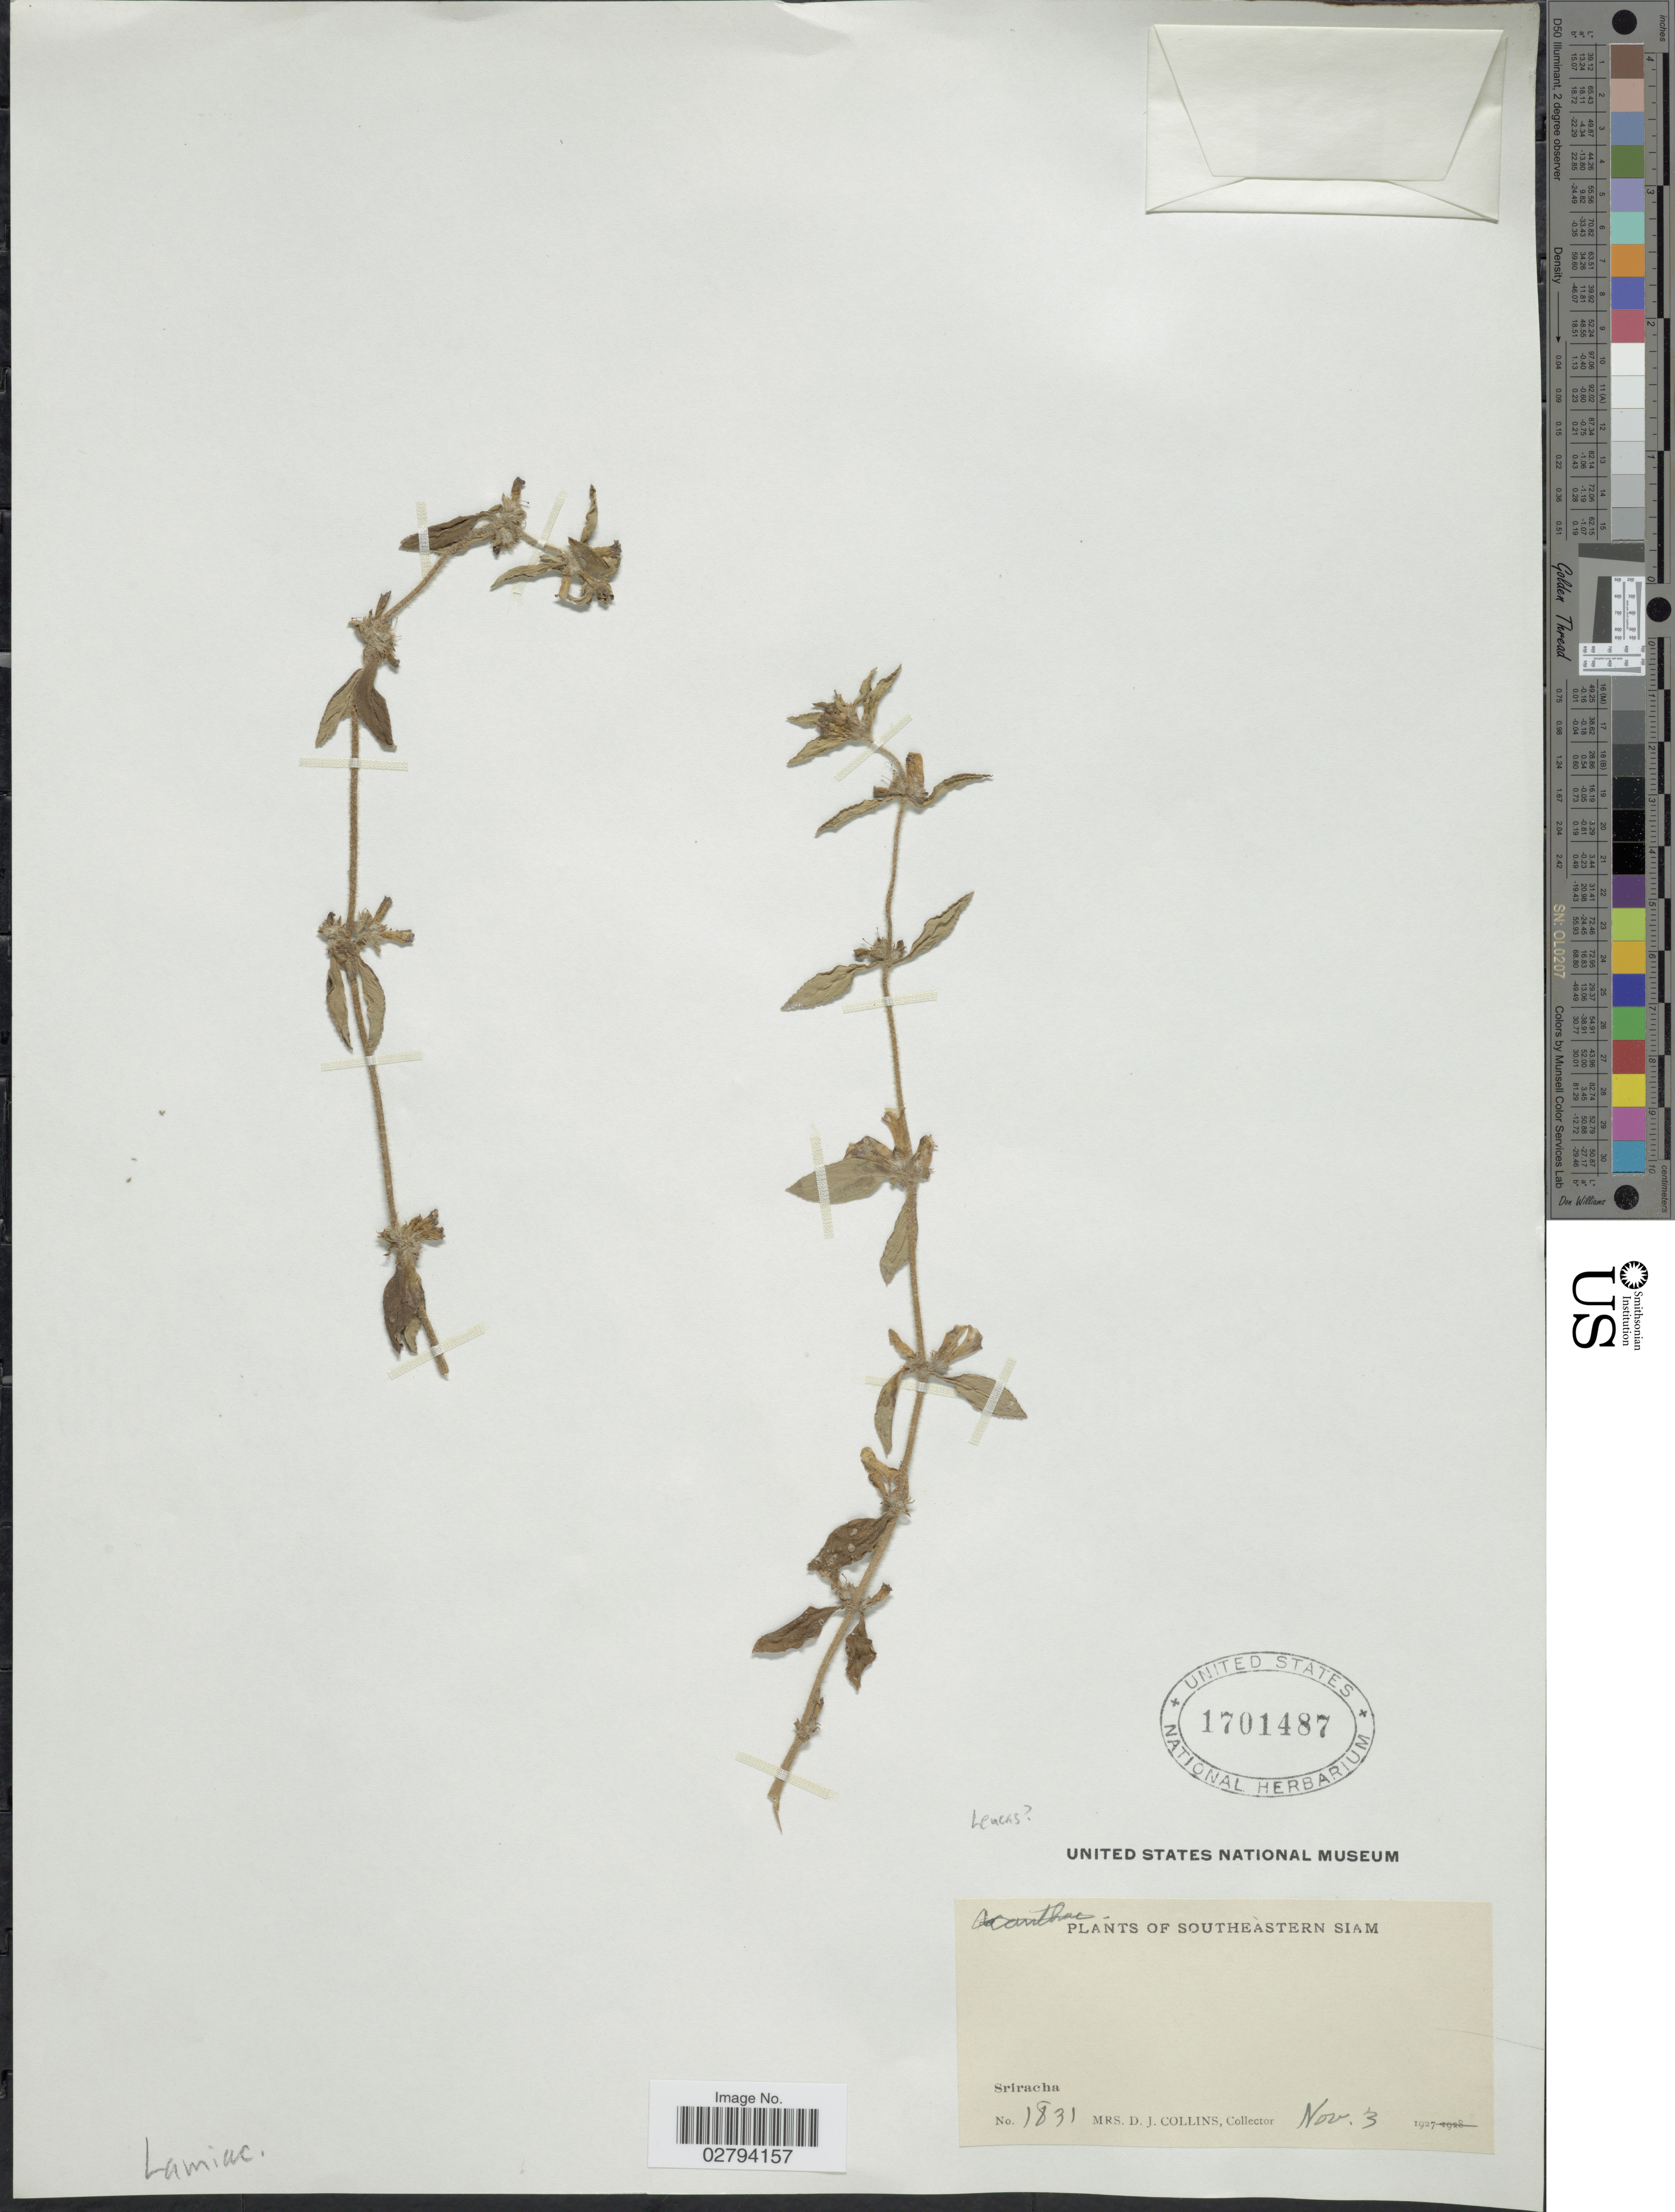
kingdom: Plantae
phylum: Tracheophyta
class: Magnoliopsida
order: Lamiales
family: Lamiaceae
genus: Leucas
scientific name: Leucas sp.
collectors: Mrs. D. J. Collins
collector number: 1831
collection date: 1927-11-03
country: Thailand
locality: Southeastern Siam, Sriracha.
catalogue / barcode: US 1701487